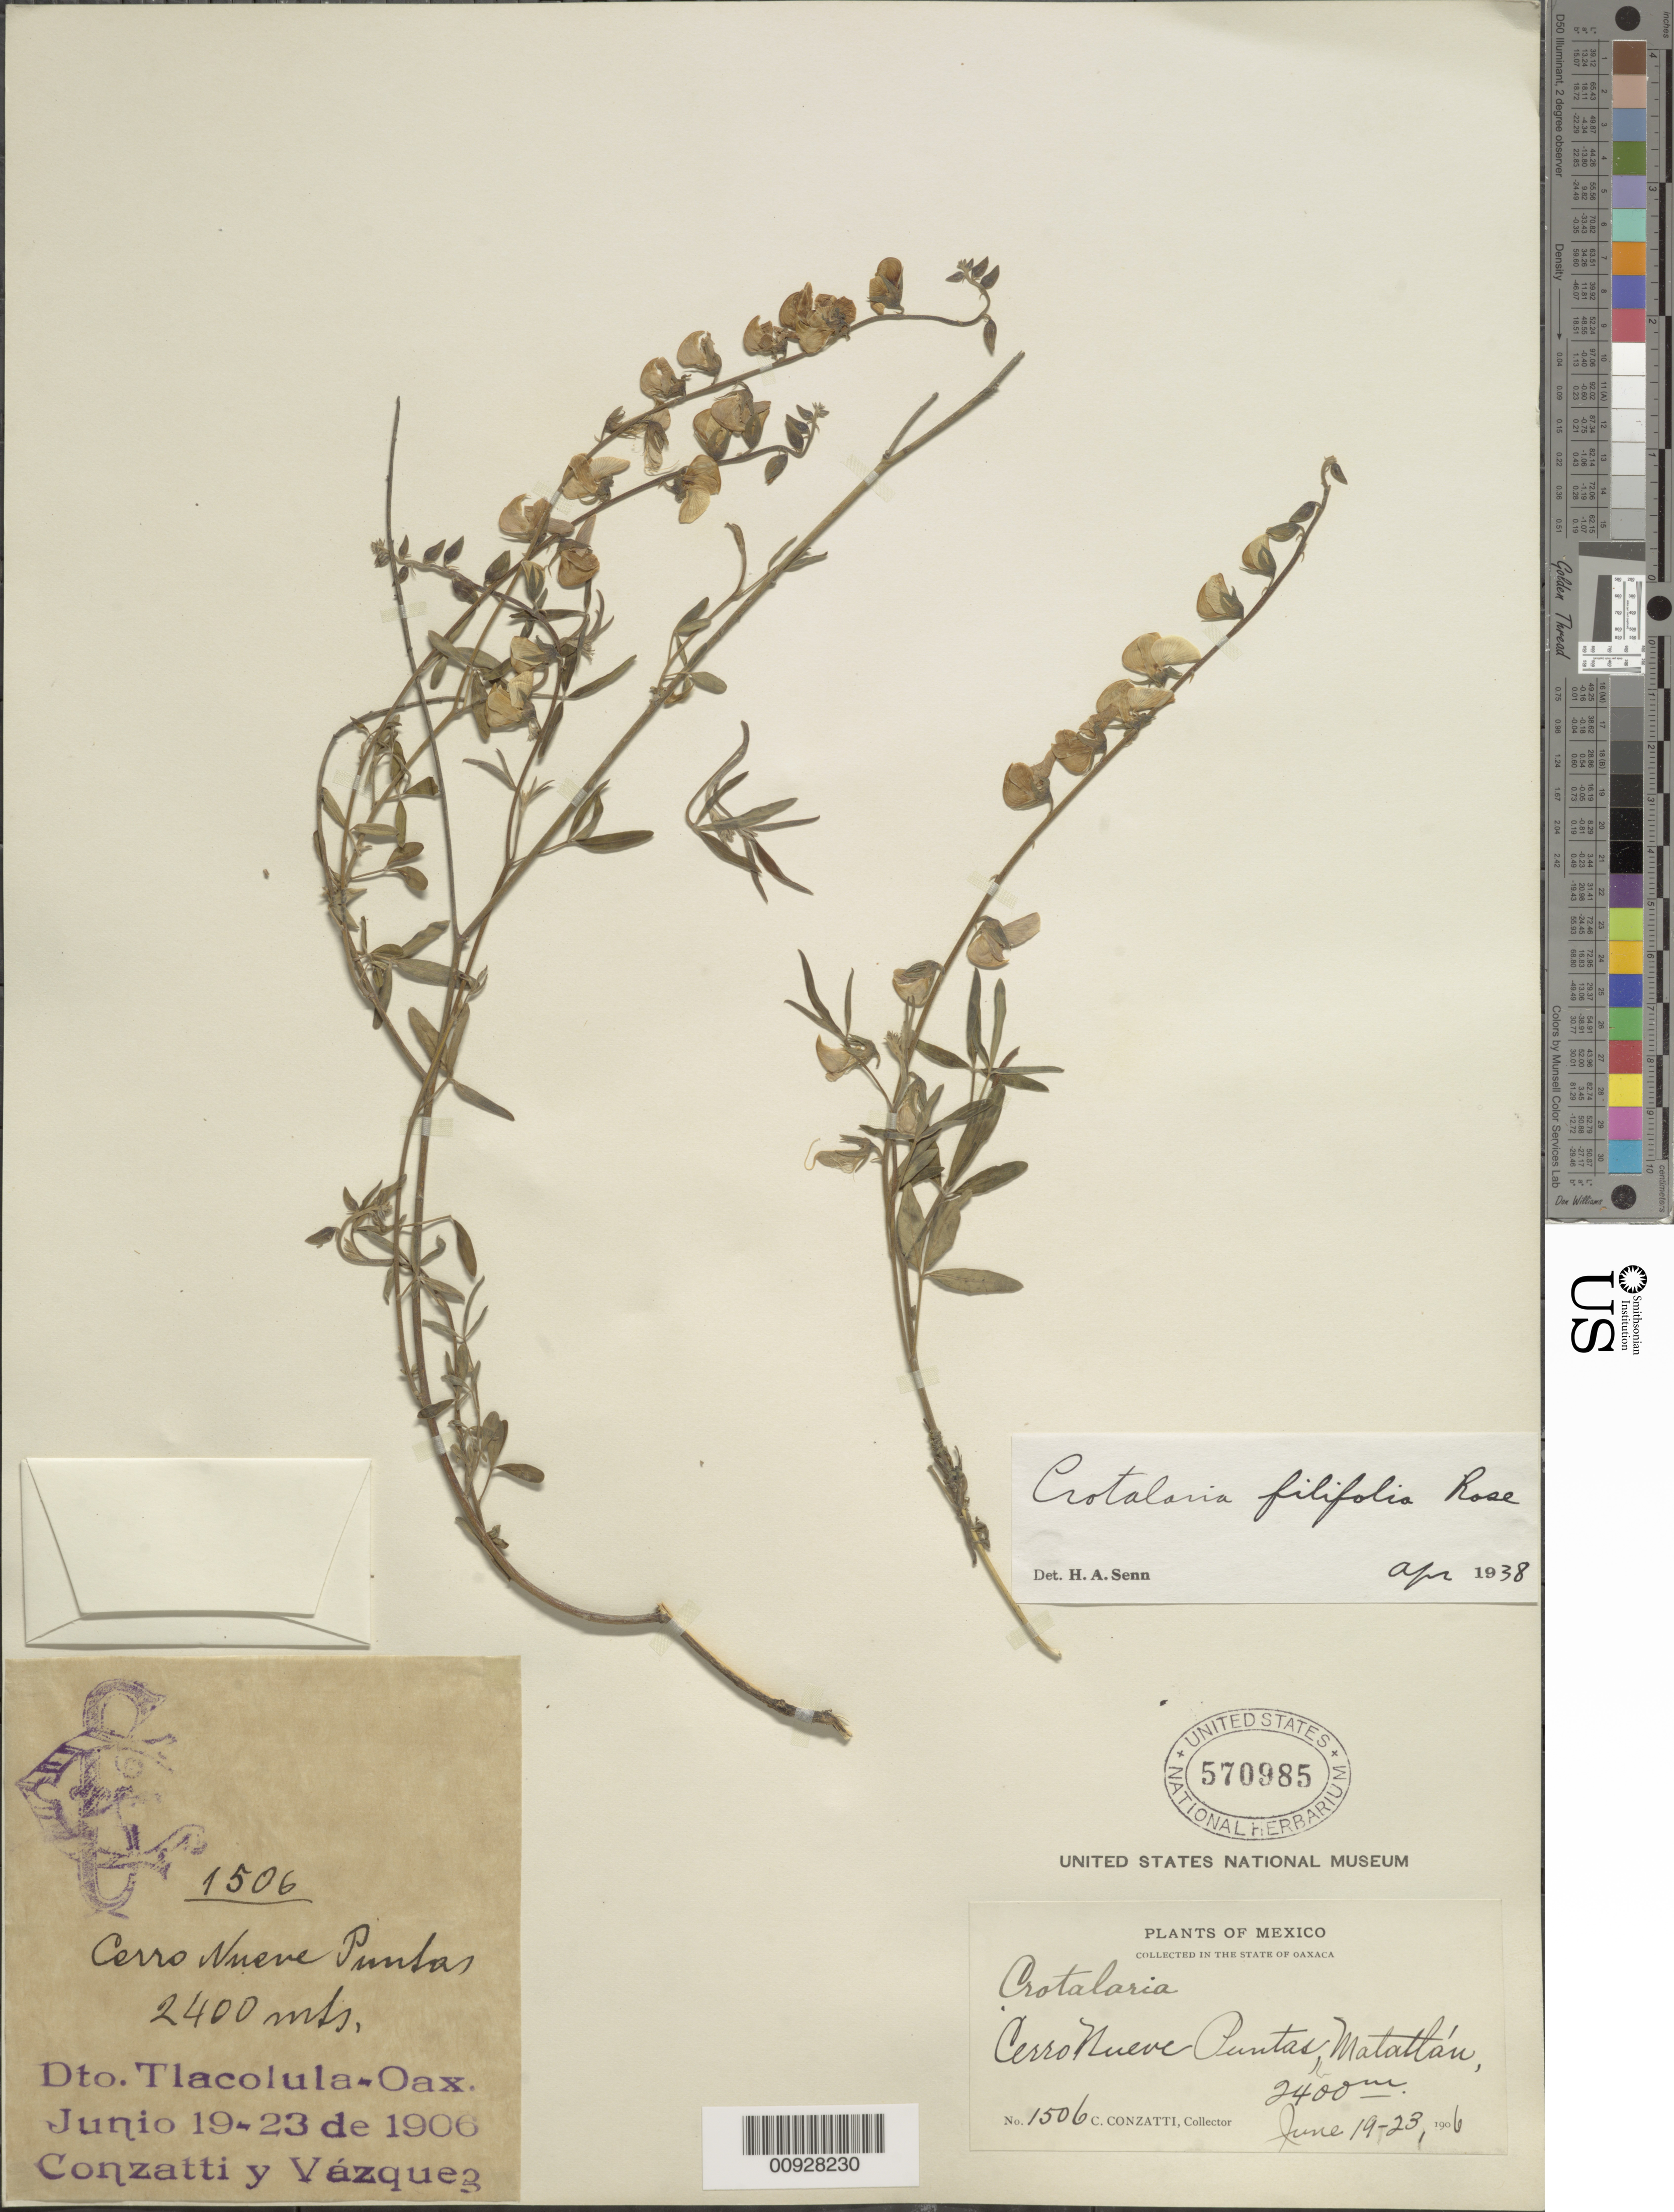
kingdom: Plantae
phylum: Tracheophyta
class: Magnoliopsida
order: Fabales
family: Fabaceae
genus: Crotalaria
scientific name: Crotalaria sp.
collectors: C. Conzatti & -. Vazquez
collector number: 1506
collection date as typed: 19 Jun 1906 to 23 Jun 1906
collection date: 1906-06-19/1906-06-23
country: Mexico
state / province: Oaxaca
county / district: Tlacolula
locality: Cerro Nueve Puntas, Matatlán. Dto. Tlacolula, Oaxaca.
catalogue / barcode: US 570985